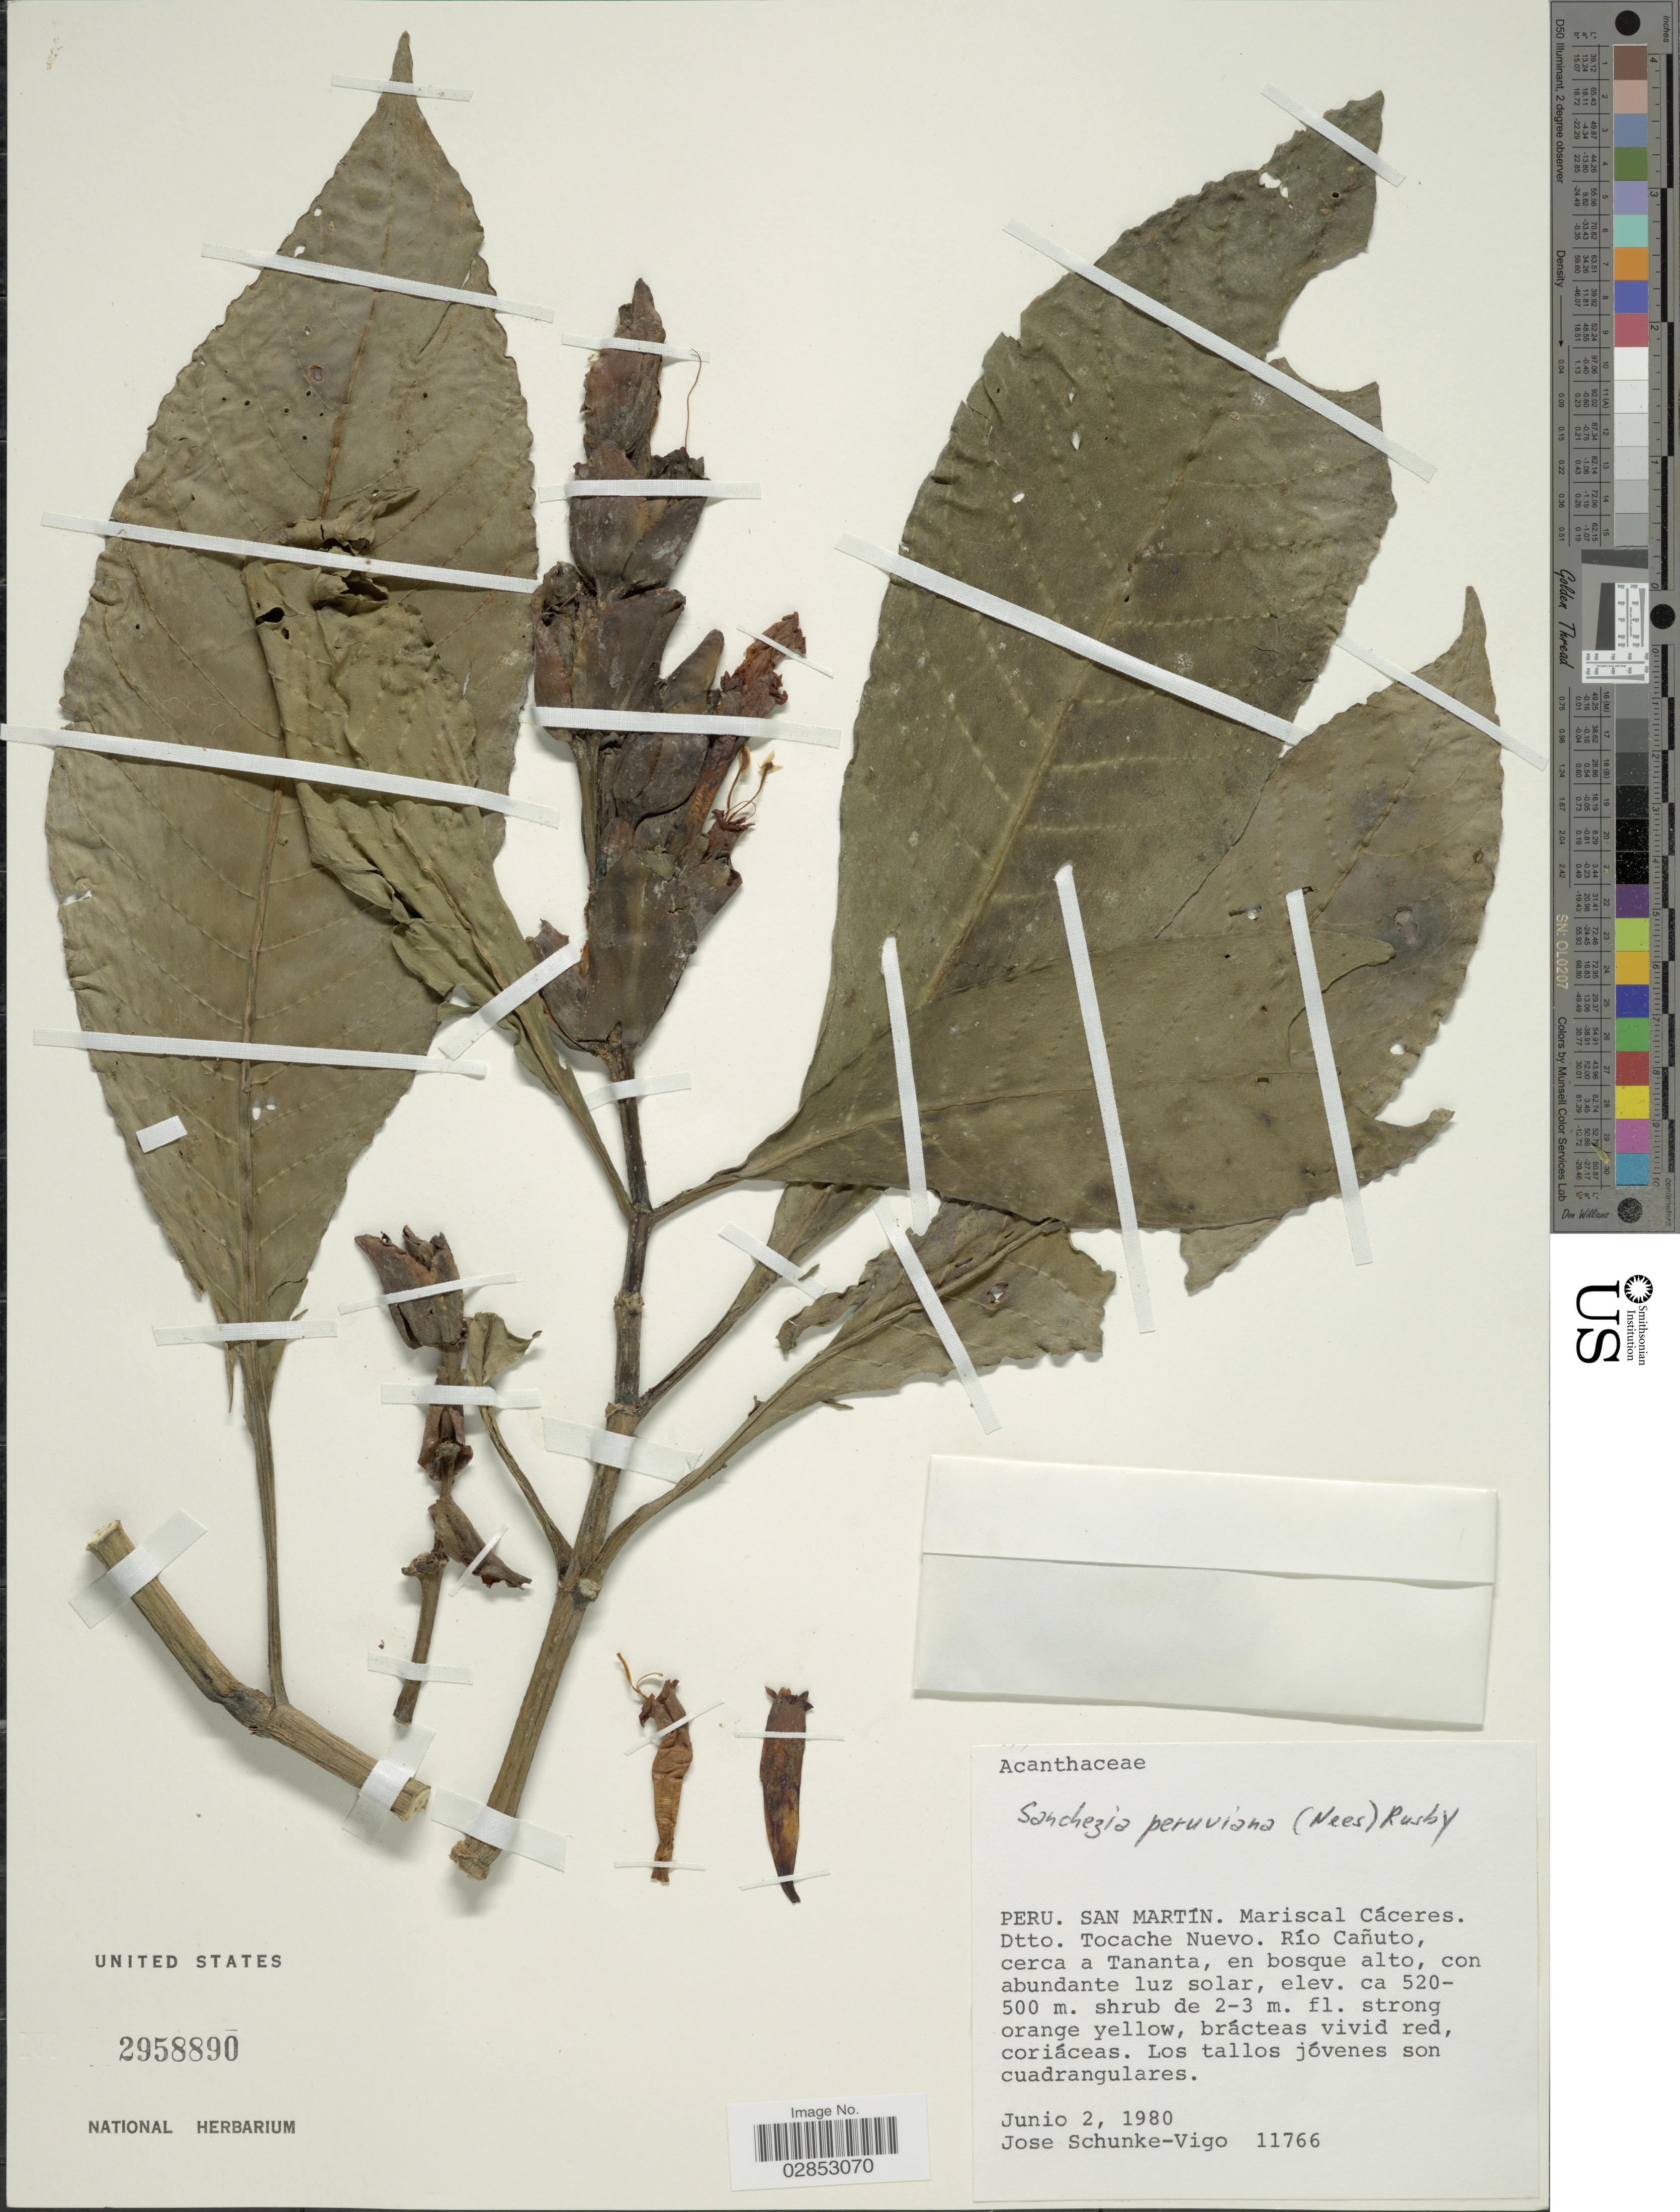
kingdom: Plantae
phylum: Tracheophyta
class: Magnoliopsida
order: Lamiales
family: Acanthaceae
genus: Sanchezia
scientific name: Sanchezia oblonga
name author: Ruiz & Pav.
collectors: J. Schunke Vigo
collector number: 11766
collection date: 1980-06-02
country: Peru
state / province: San Martín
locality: Mariscal Cáceres. Dtto. Tocache Nuevo. Río Cañuto, cerca a Tananta.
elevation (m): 500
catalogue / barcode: US 2958890